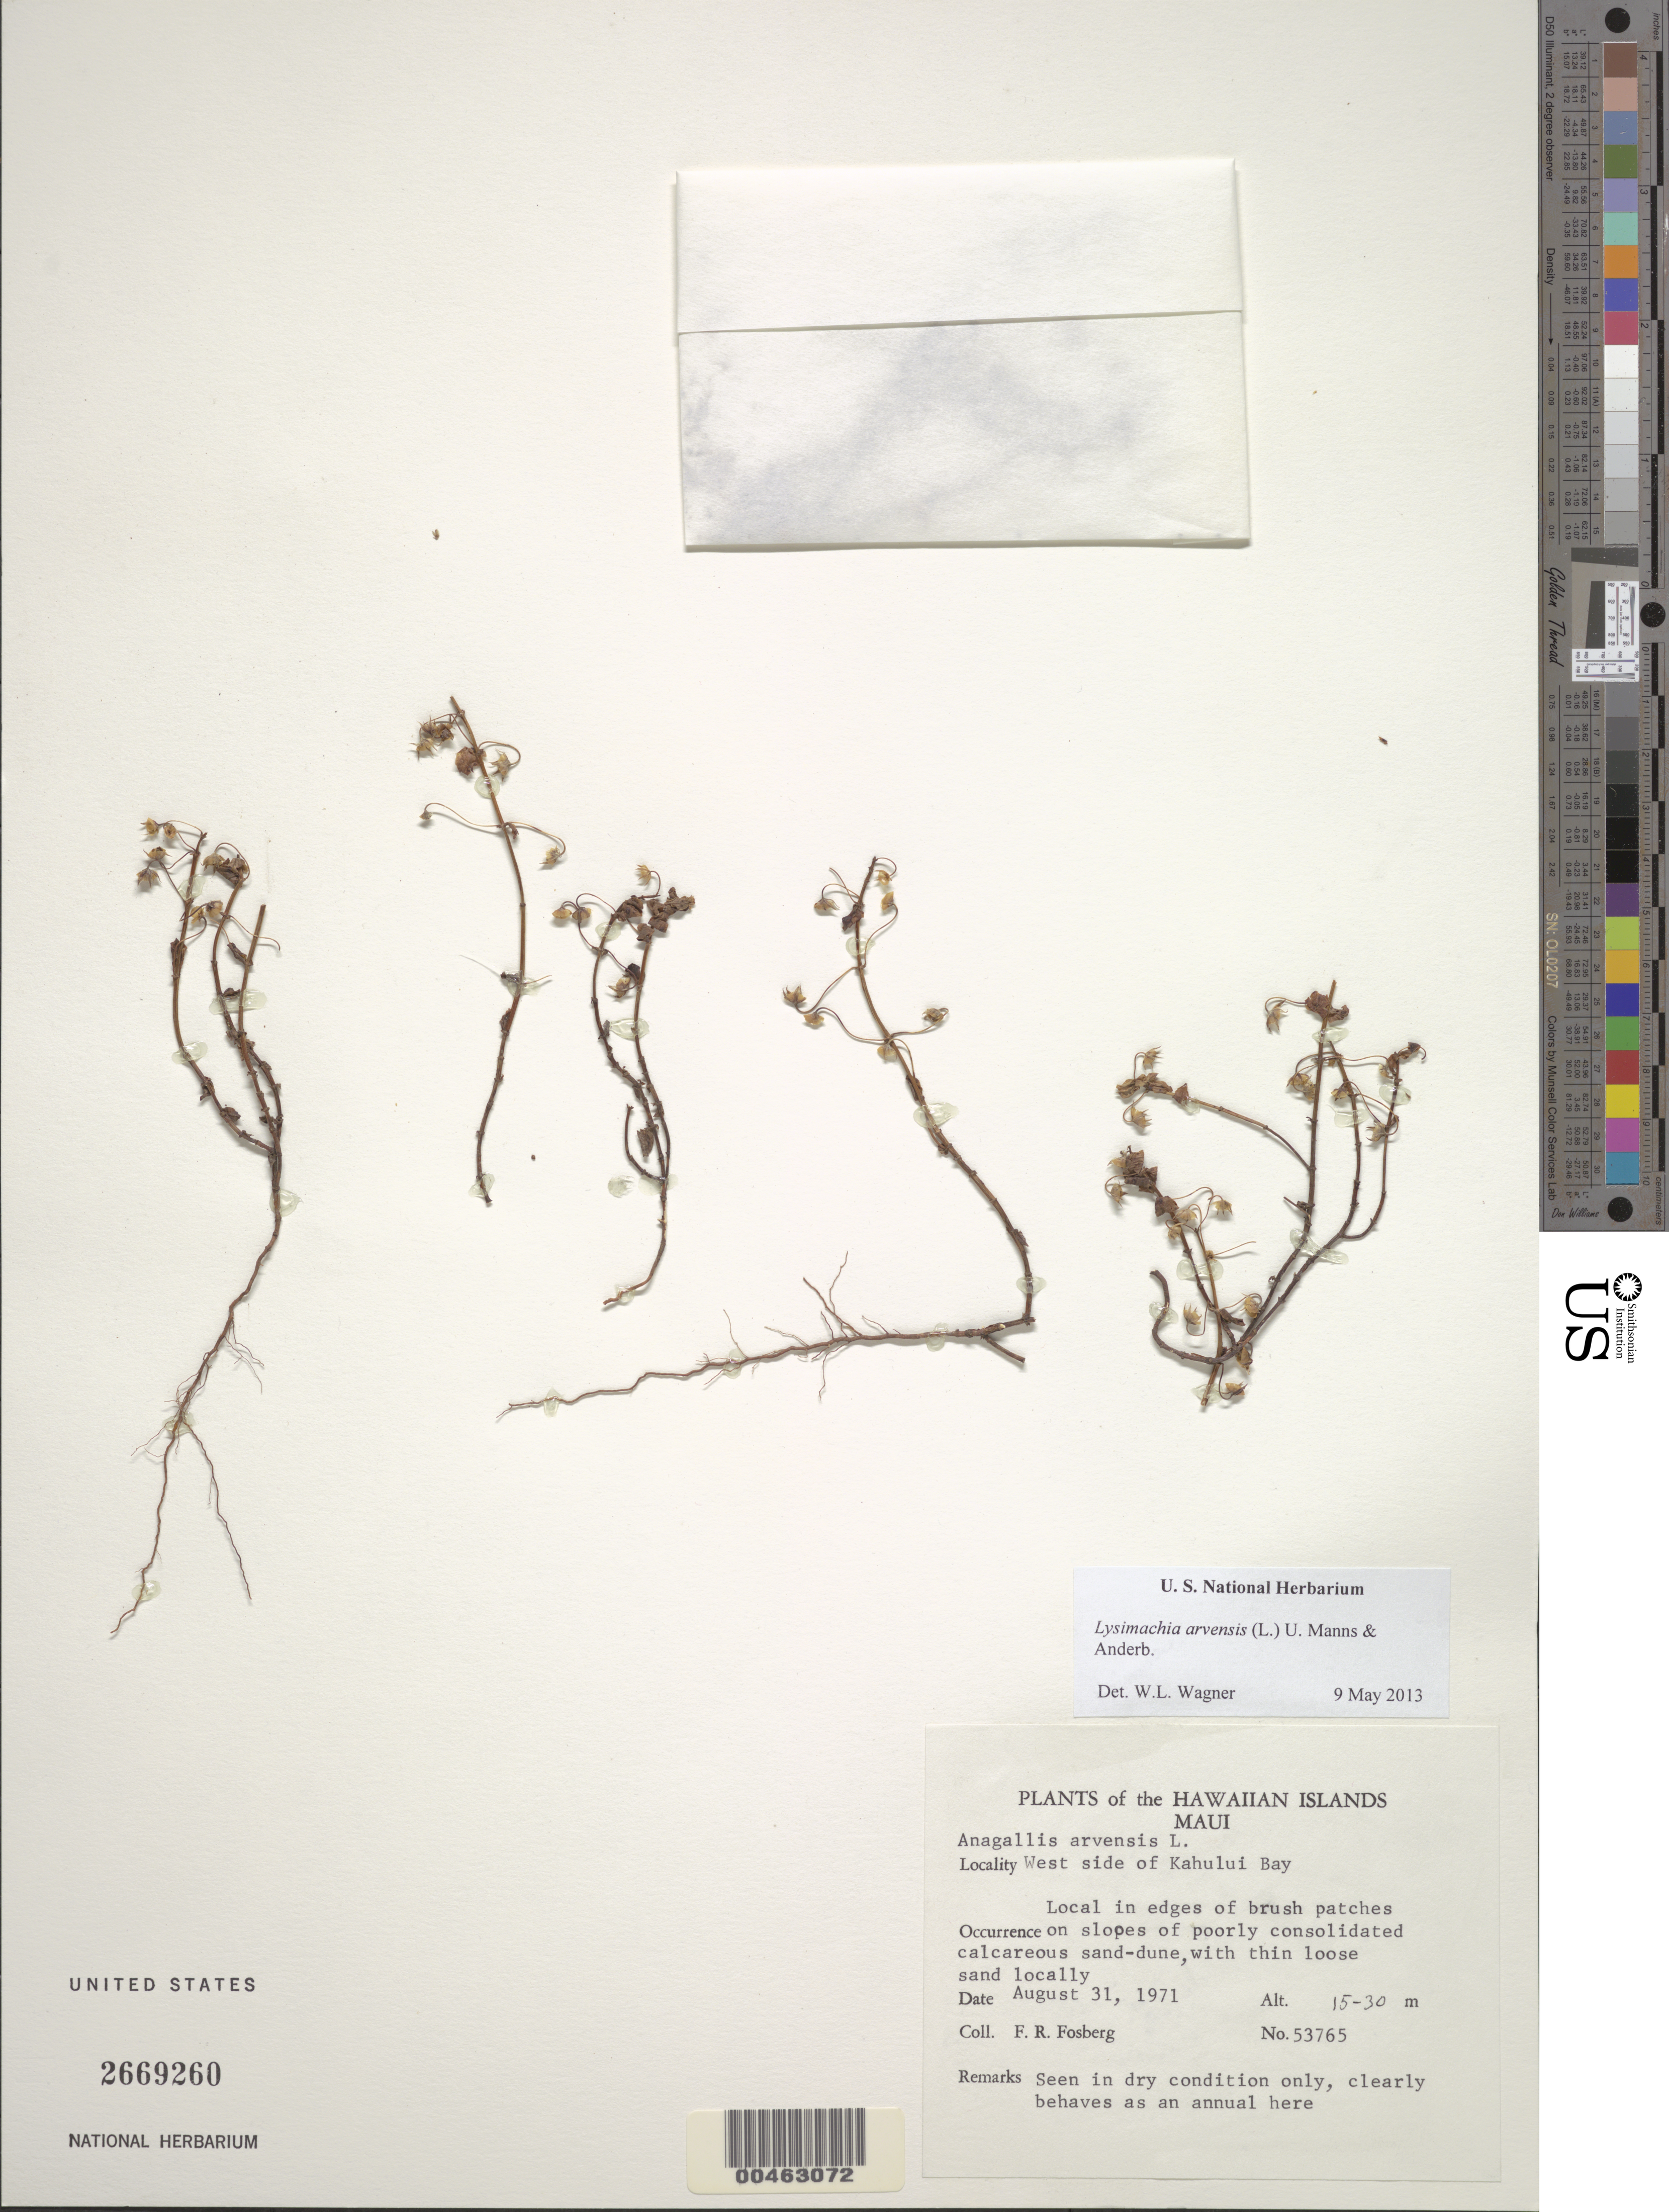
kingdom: Plantae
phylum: Tracheophyta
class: Magnoliopsida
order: Ericales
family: Primulaceae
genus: Lysimachia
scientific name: Lysimachia arvensis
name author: (L.) U. Manns & Anderb.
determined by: Wagner, W. L., (BOT), Smithsonian Institution - National Museum of Natural History (UNITED STATES)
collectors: F. R. Fosberg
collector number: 53765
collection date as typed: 31 Aug 1971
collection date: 1971-08-31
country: United States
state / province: Hawaii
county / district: Maui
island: Maui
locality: W side of Kahului Bay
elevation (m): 15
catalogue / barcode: US 2669260